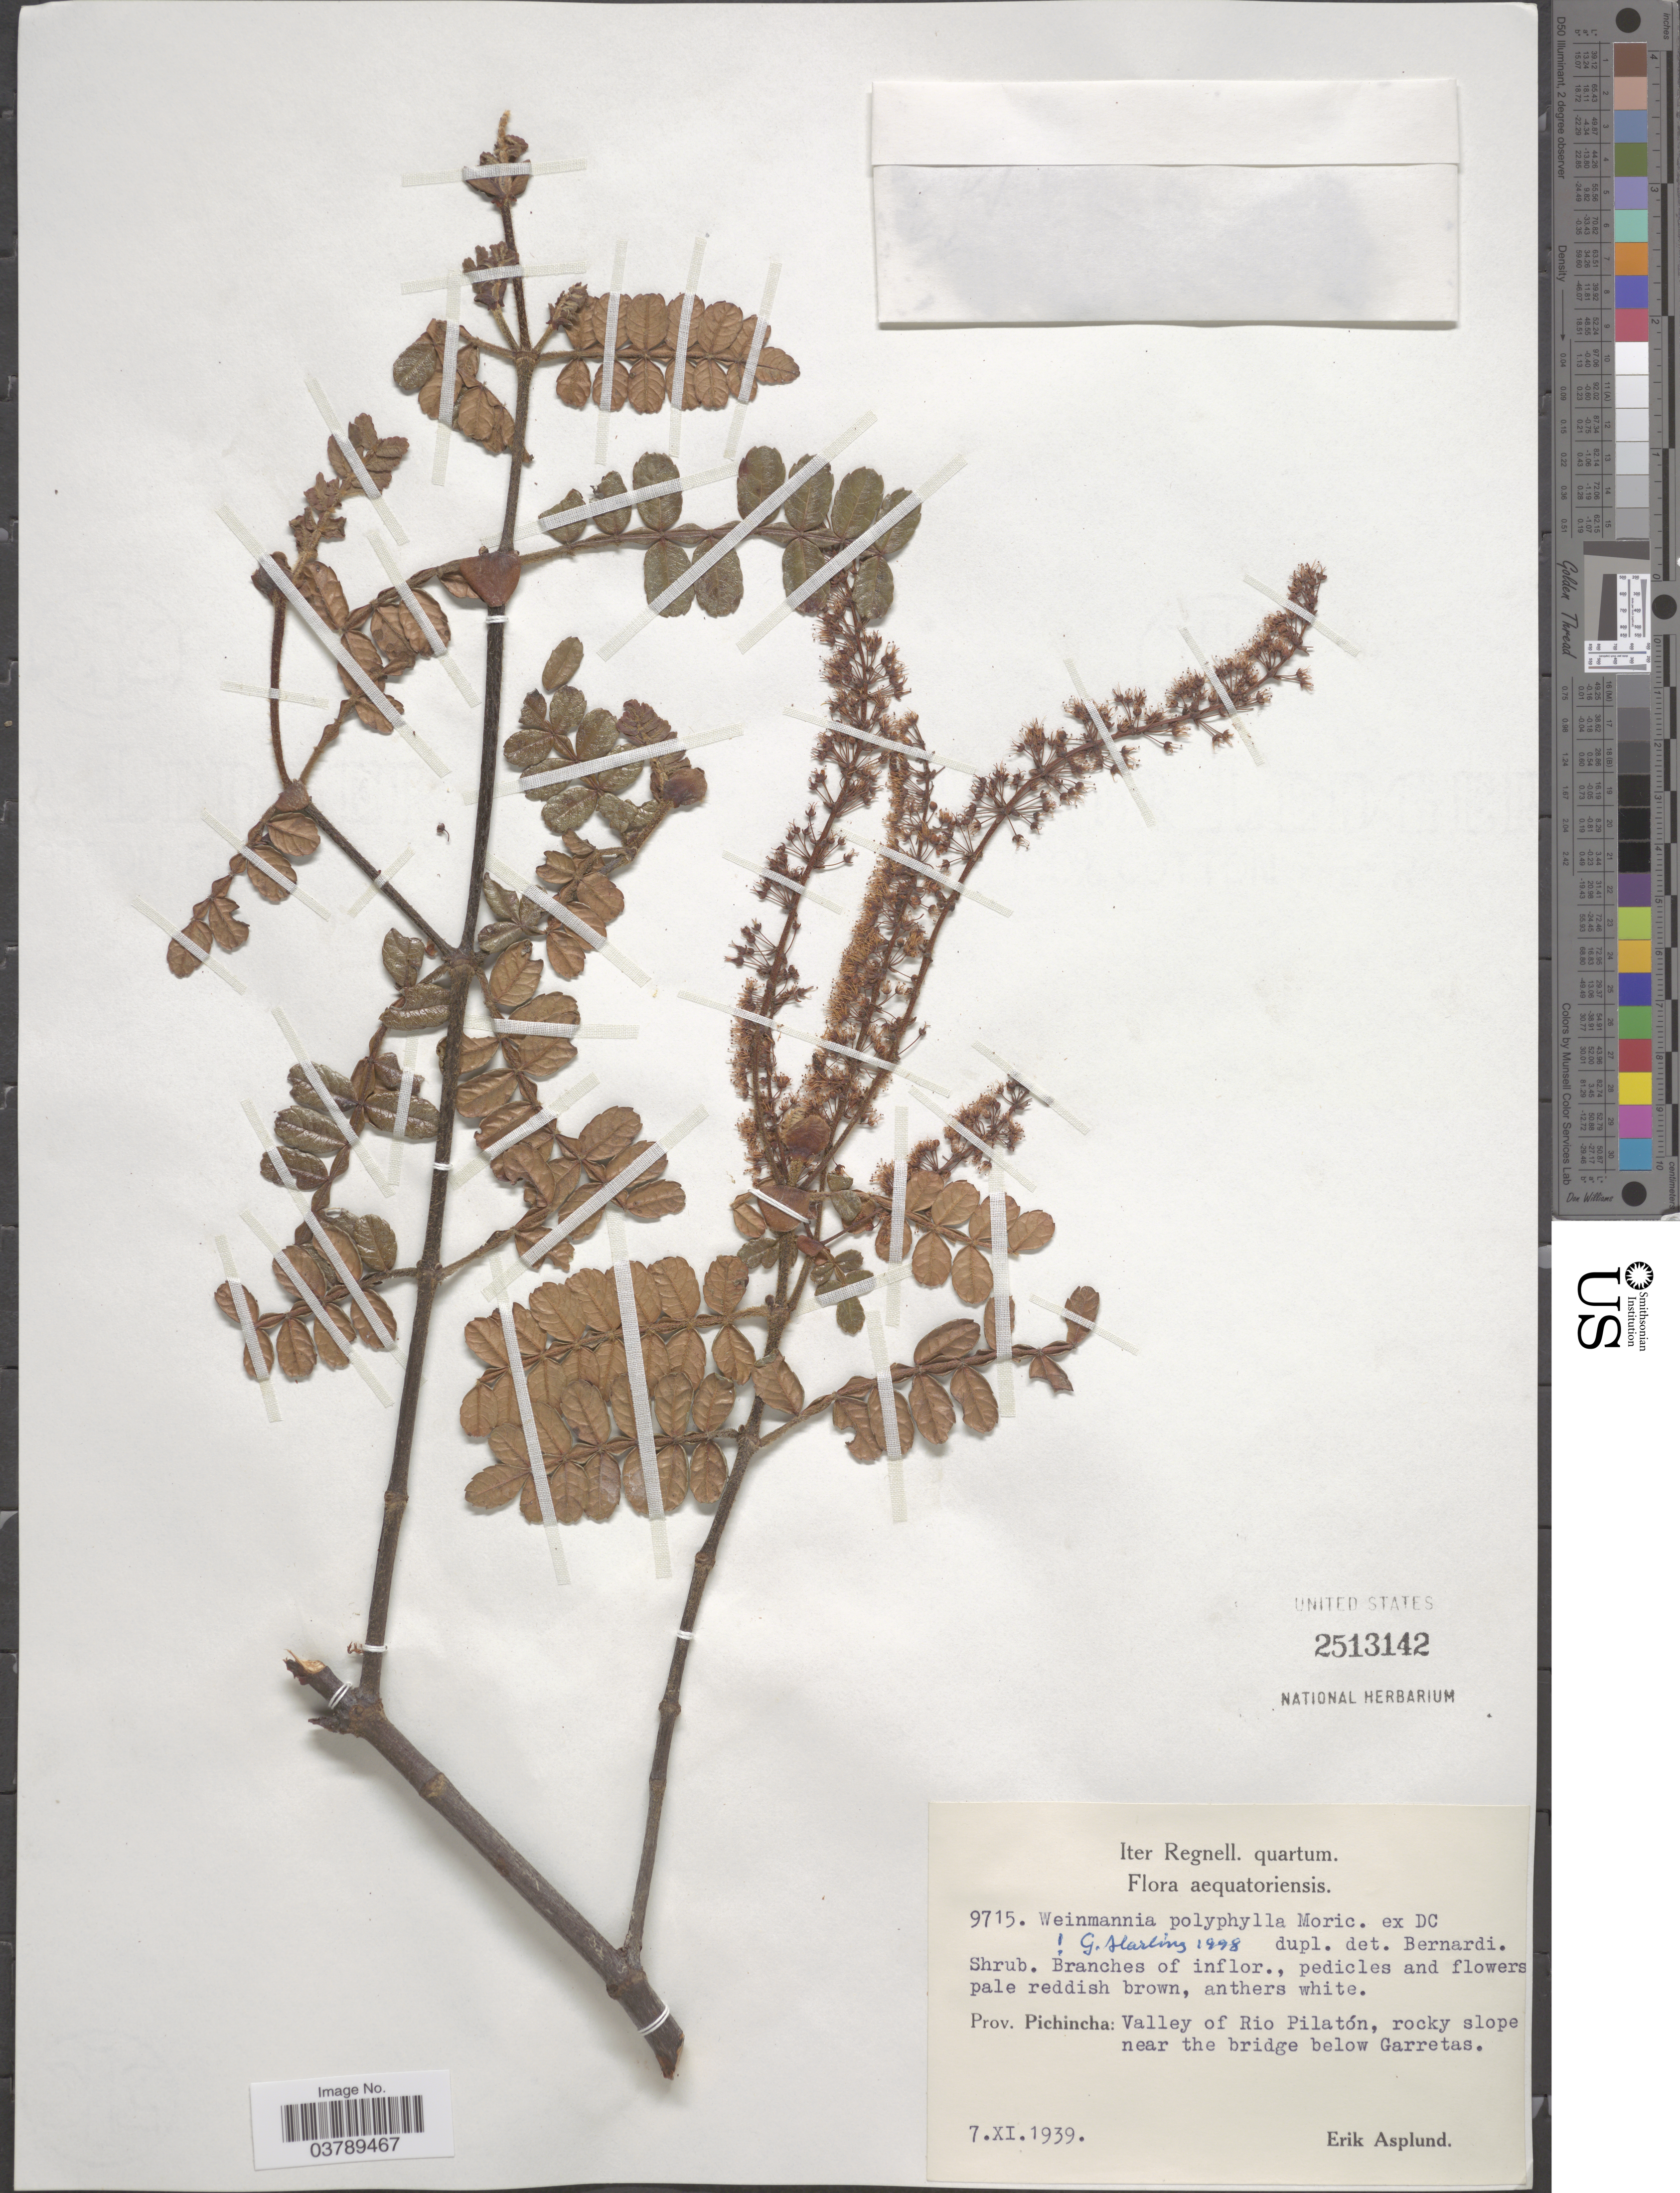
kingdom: Plantae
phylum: Tracheophyta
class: Magnoliopsida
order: Oxalidales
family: Cunoniaceae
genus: Weinmannia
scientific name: Weinmannia polyphylla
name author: Moric. ex DC.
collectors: E. Asplund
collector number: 9715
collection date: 1939-11-07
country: Ecuador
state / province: Pichincha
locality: Valley of Rio Pilatón, rocky slope near the bridge below Garretas.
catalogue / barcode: US 2513142